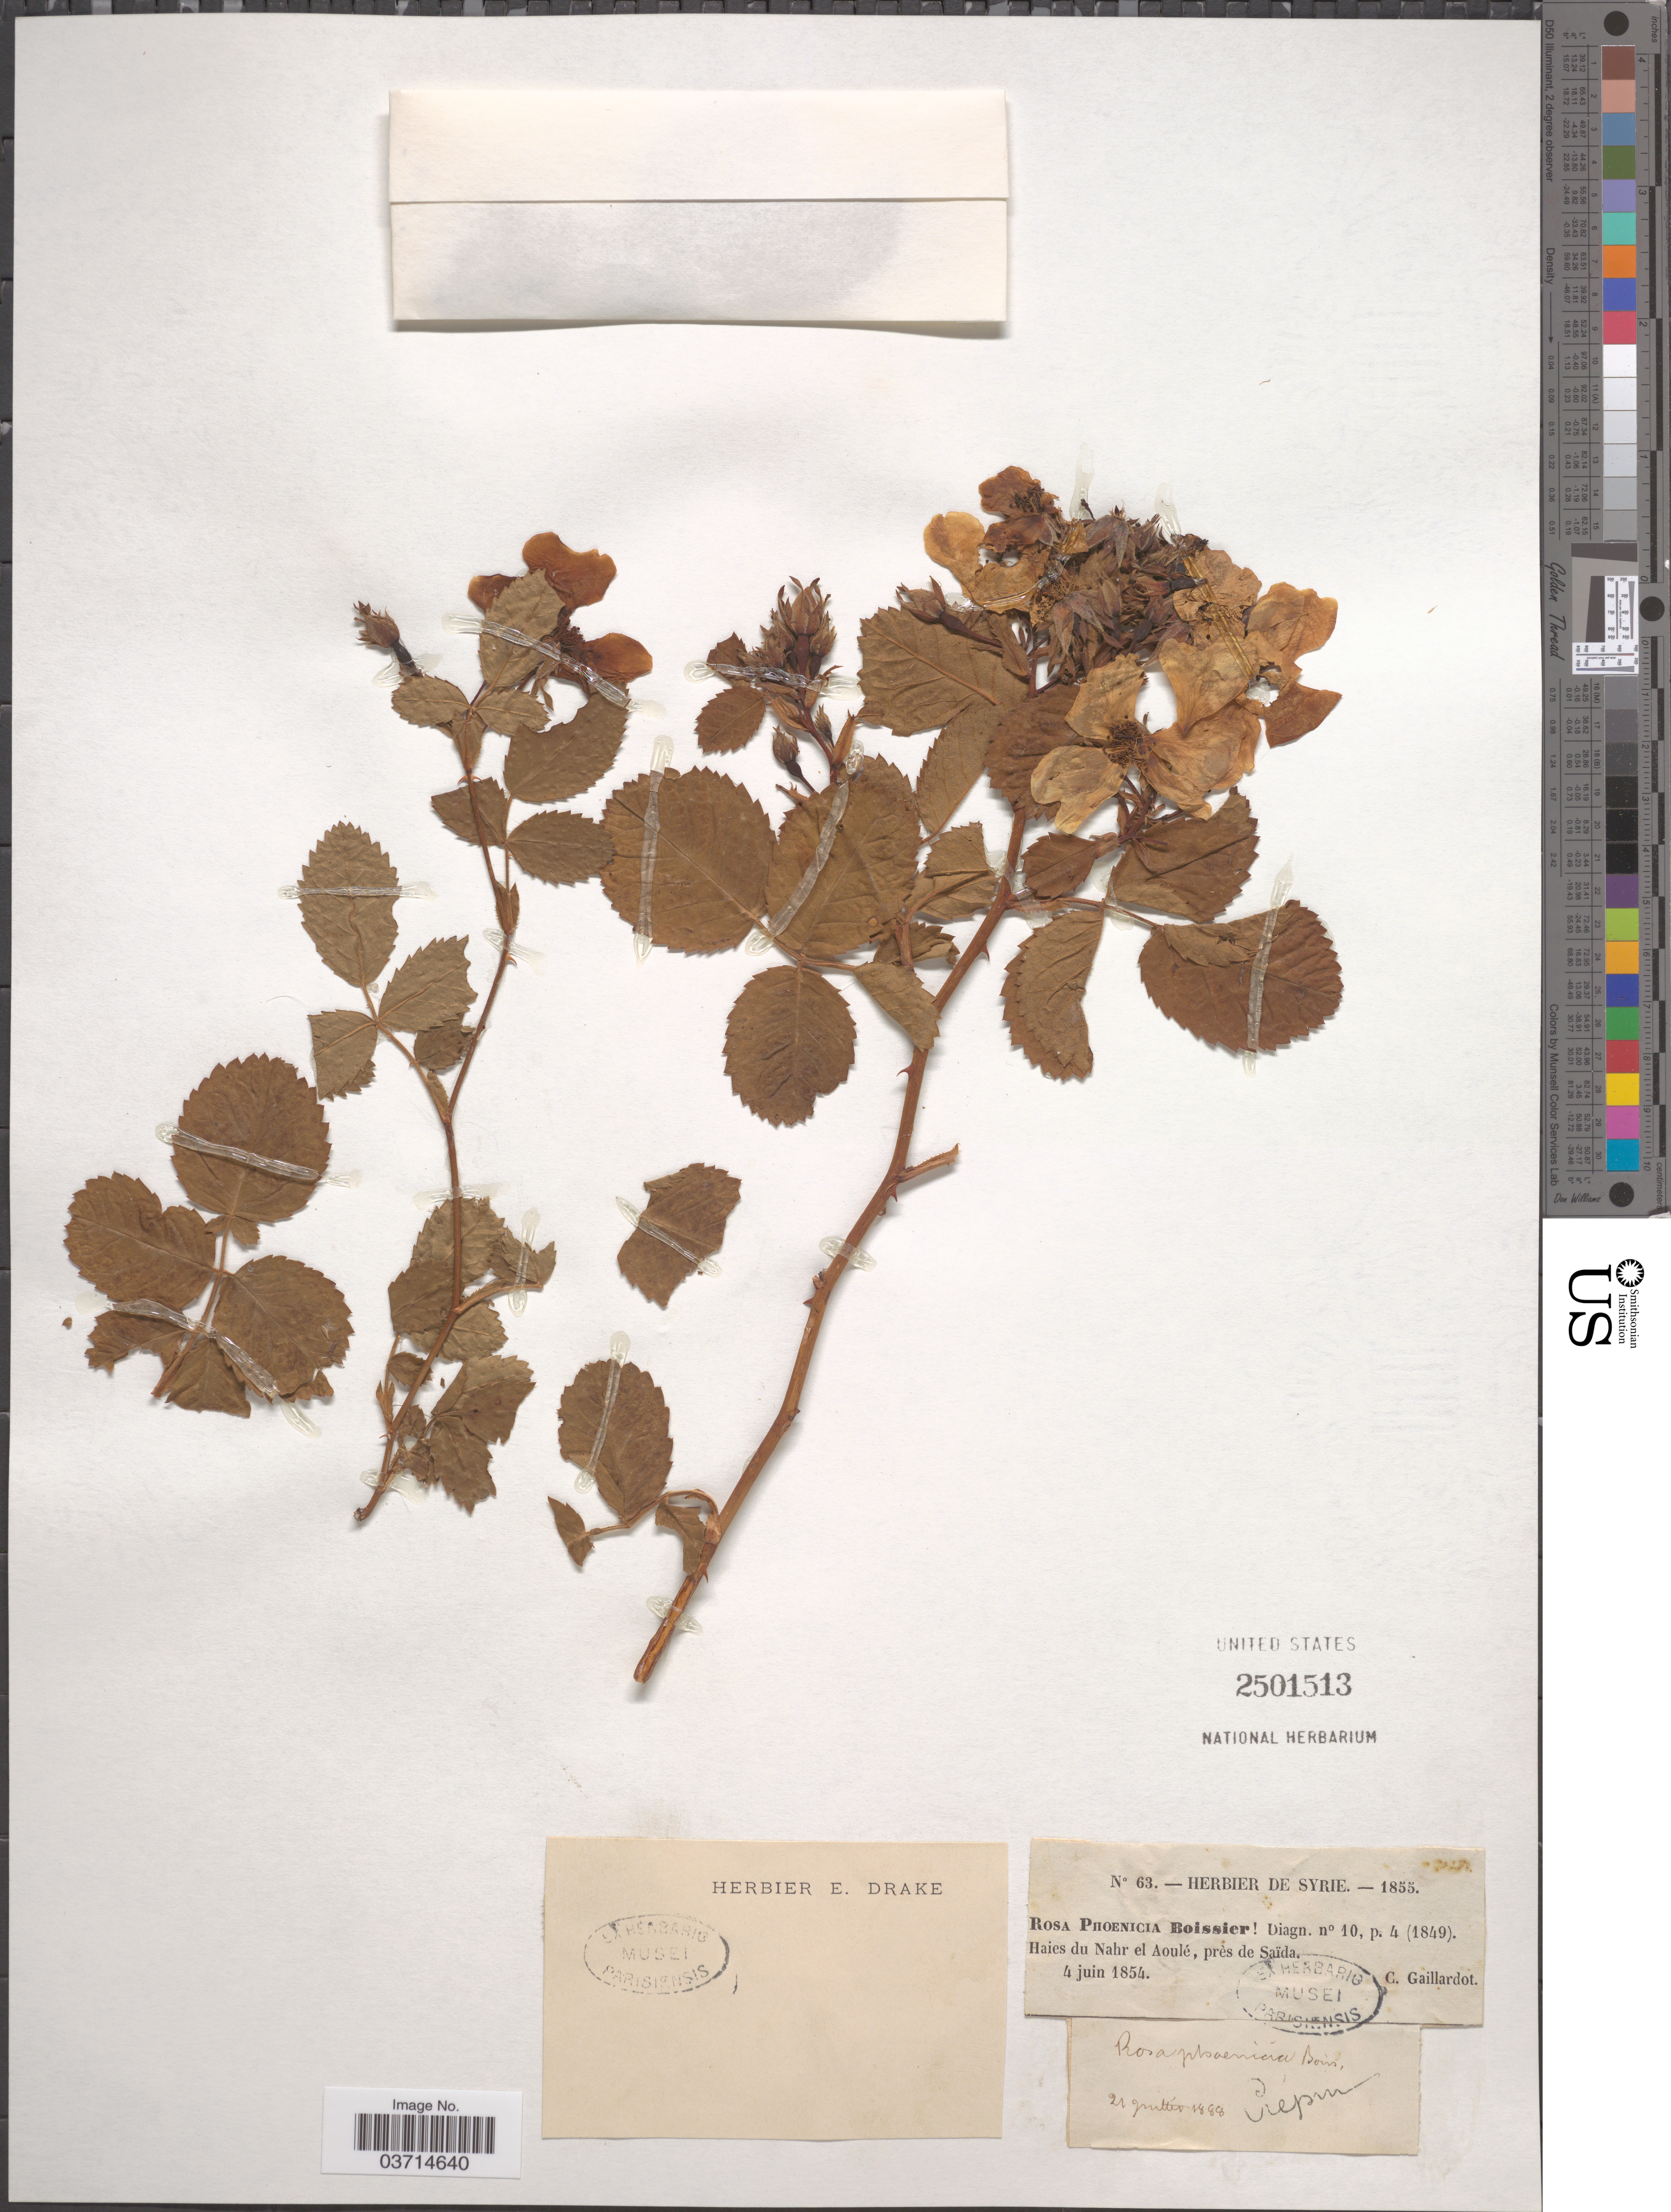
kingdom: Plantae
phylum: Tracheophyta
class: Magnoliopsida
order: Rosales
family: Rosaceae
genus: Rosa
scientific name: Rosa phoenicia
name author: Boiss.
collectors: C. Gaillardot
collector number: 63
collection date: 1854-06-04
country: Algeria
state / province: Saïda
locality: Haies du Nahr el Aoulé, près de Saïda.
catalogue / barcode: US 2501513